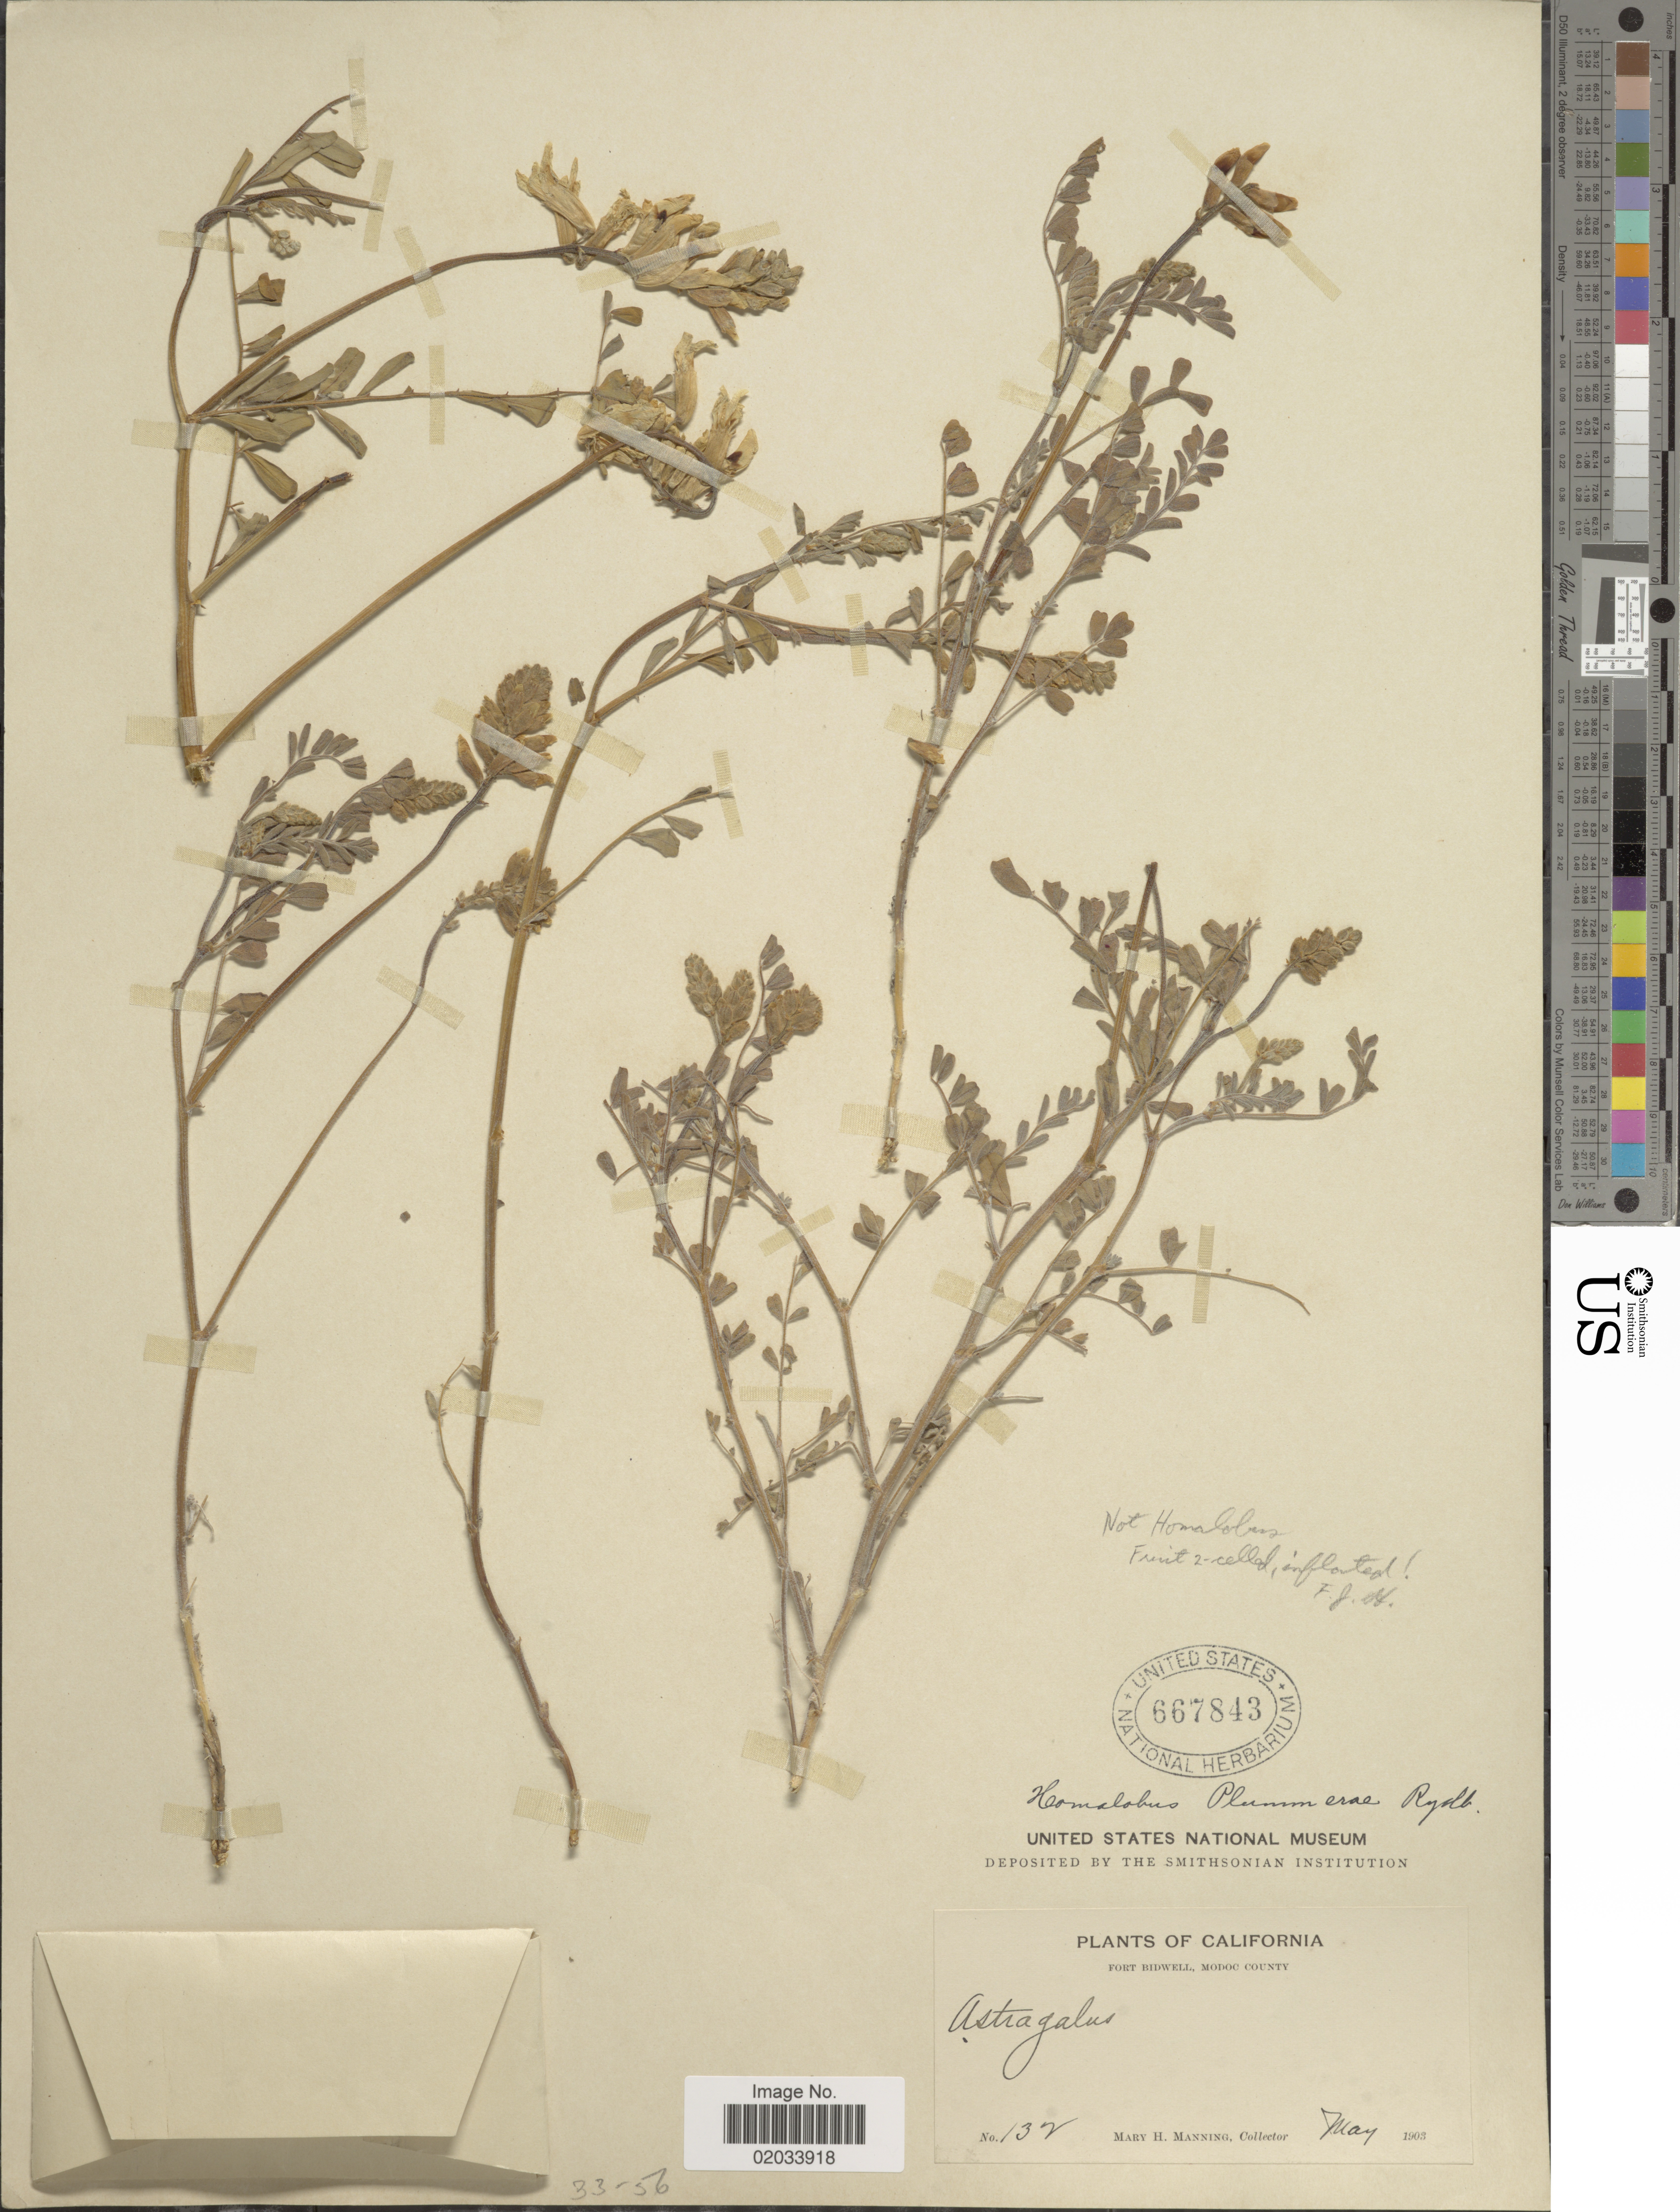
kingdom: Plantae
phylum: Tracheophyta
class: Magnoliopsida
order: Fabales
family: Fabaceae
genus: Astragalus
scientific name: Astragalus curvicarpus var. curvicarpus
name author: (A. Heller) J.F. Macbr.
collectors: M. Manning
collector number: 132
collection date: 1903-05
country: United States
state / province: California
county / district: Modoc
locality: Fort Bidwell, Modoc County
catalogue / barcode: US 667843